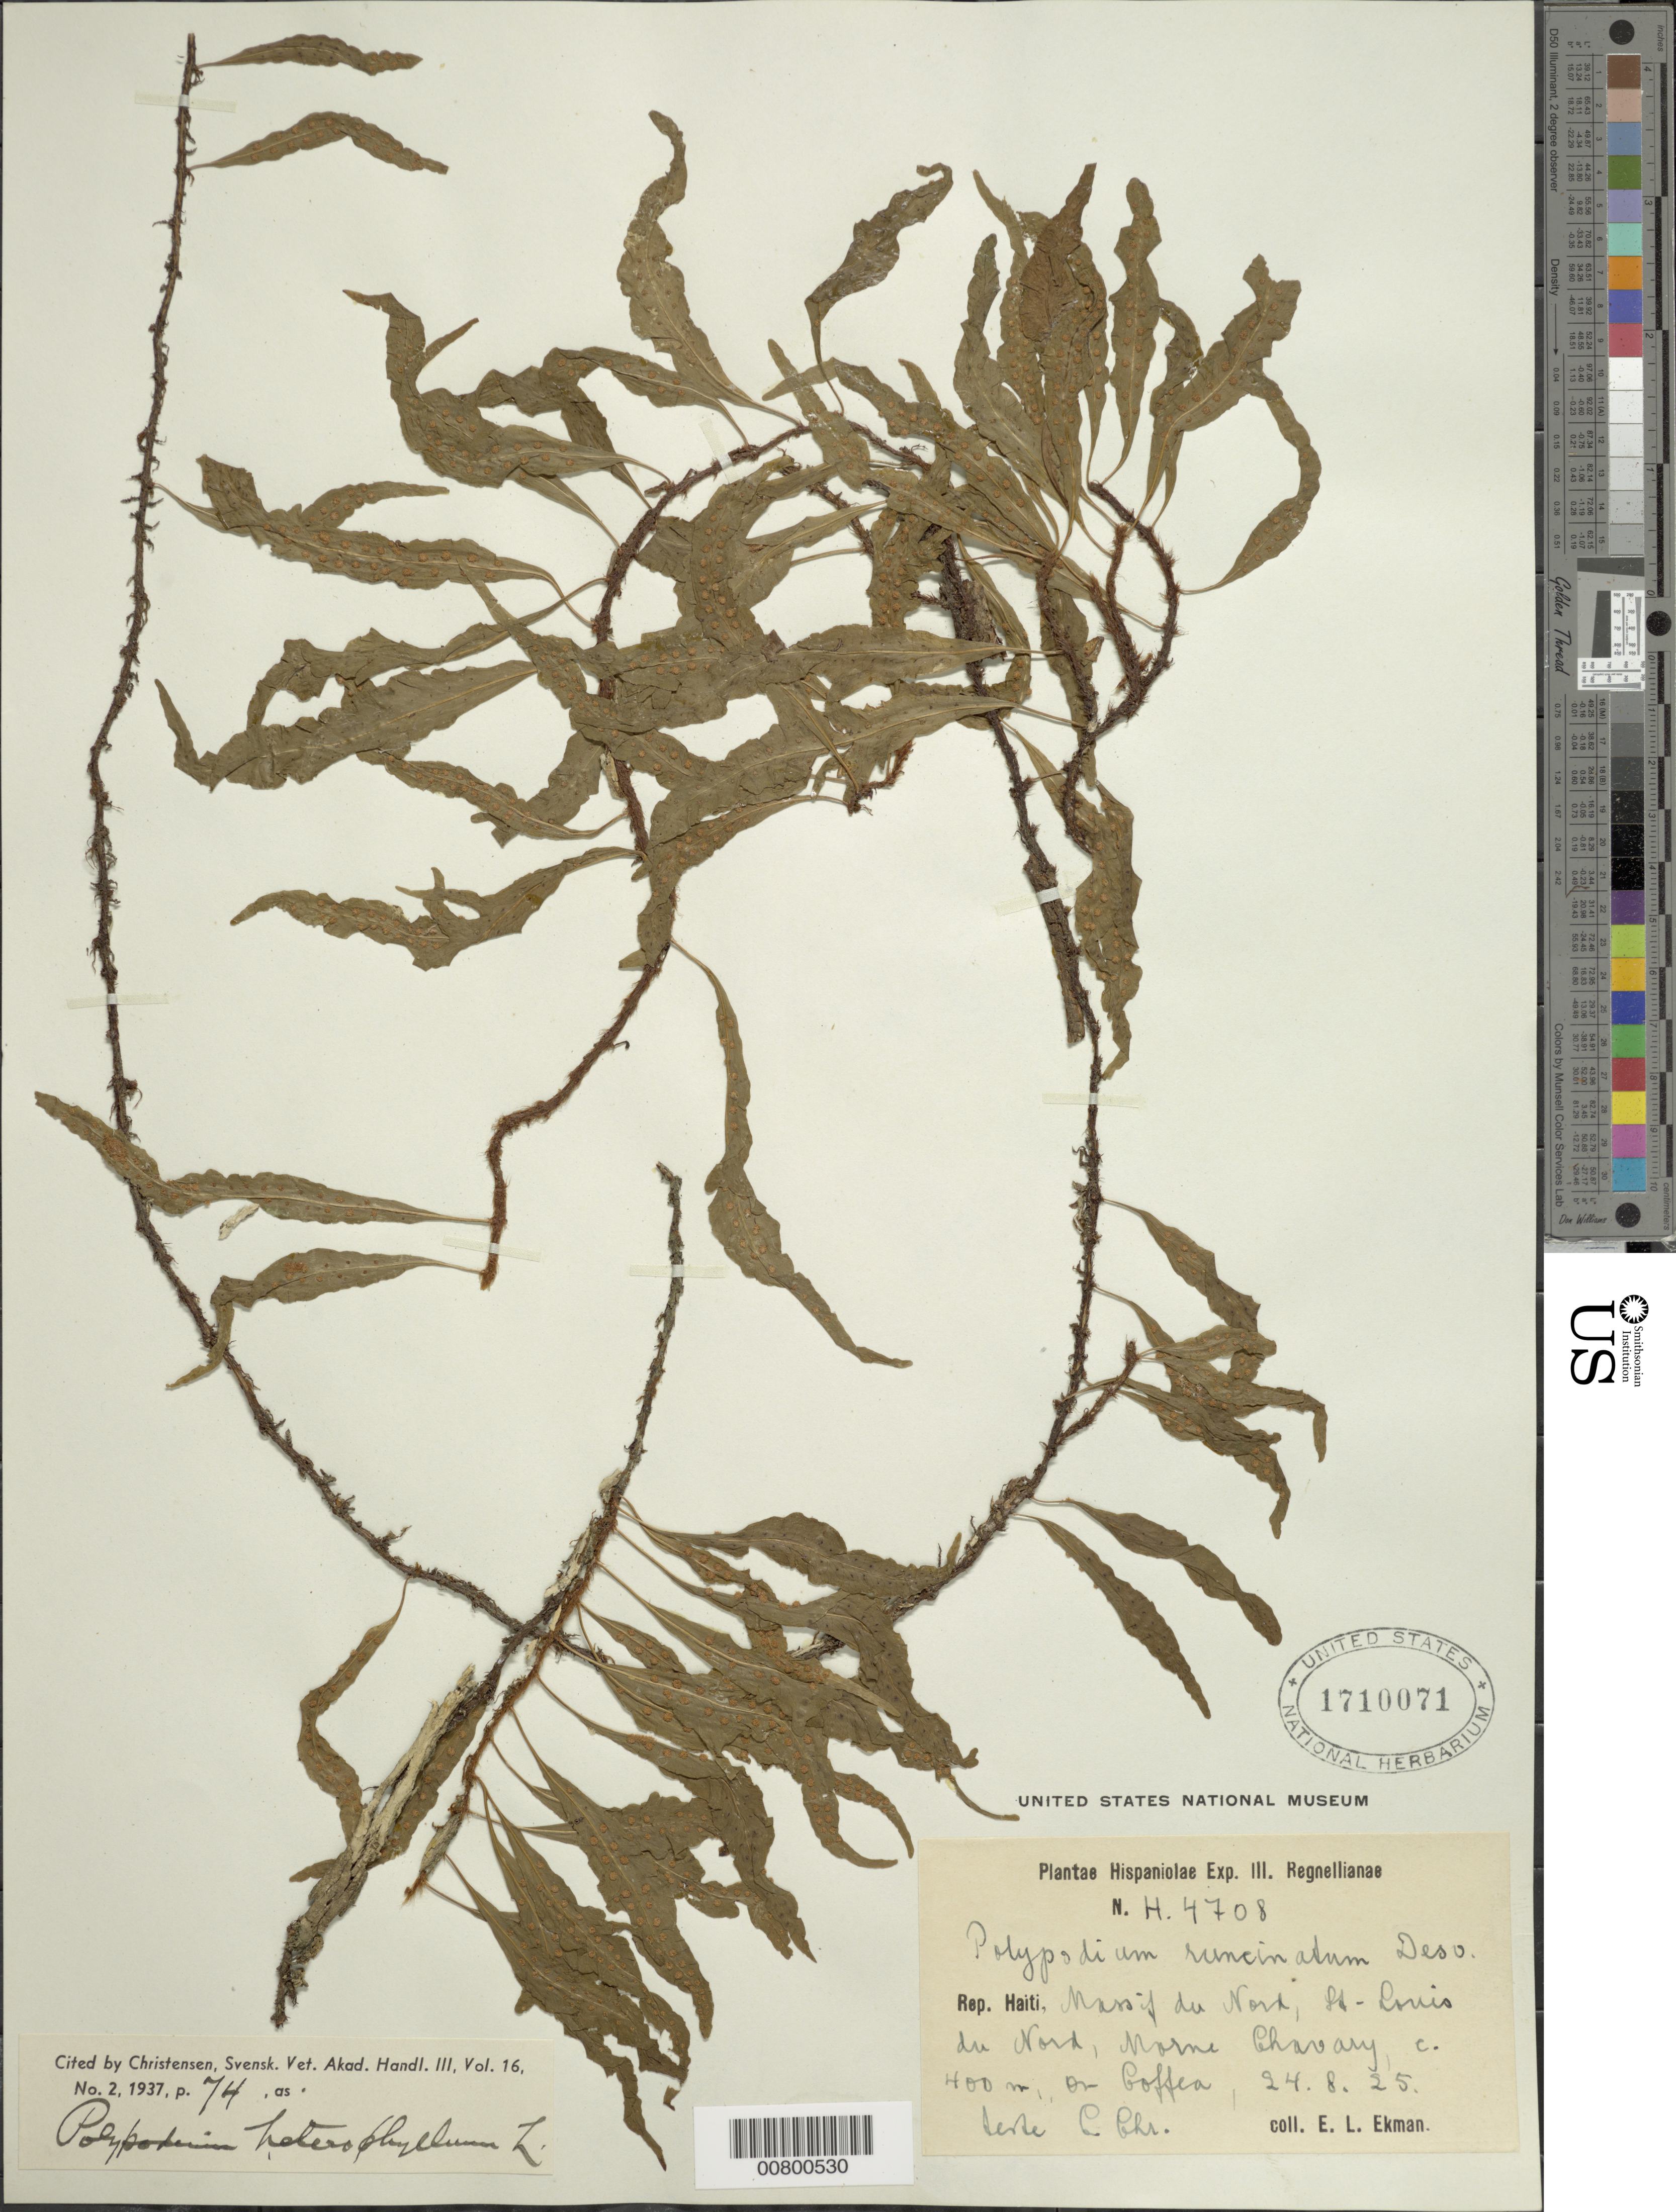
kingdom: Plantae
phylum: Tracheophyta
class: Polypodiopsida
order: Polypodiales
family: Polypodiaceae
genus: Microgramma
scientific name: Microgramma heterophylla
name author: (L.) Wherry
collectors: E. L. Ekman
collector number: H 4708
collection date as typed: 24 Aug 1925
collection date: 1925-08-24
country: Haiti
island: Hispaniola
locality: Massif du Nord, St.-Louis du Nord, Morne Chavary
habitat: On Coffea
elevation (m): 400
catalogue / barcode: US 1710071